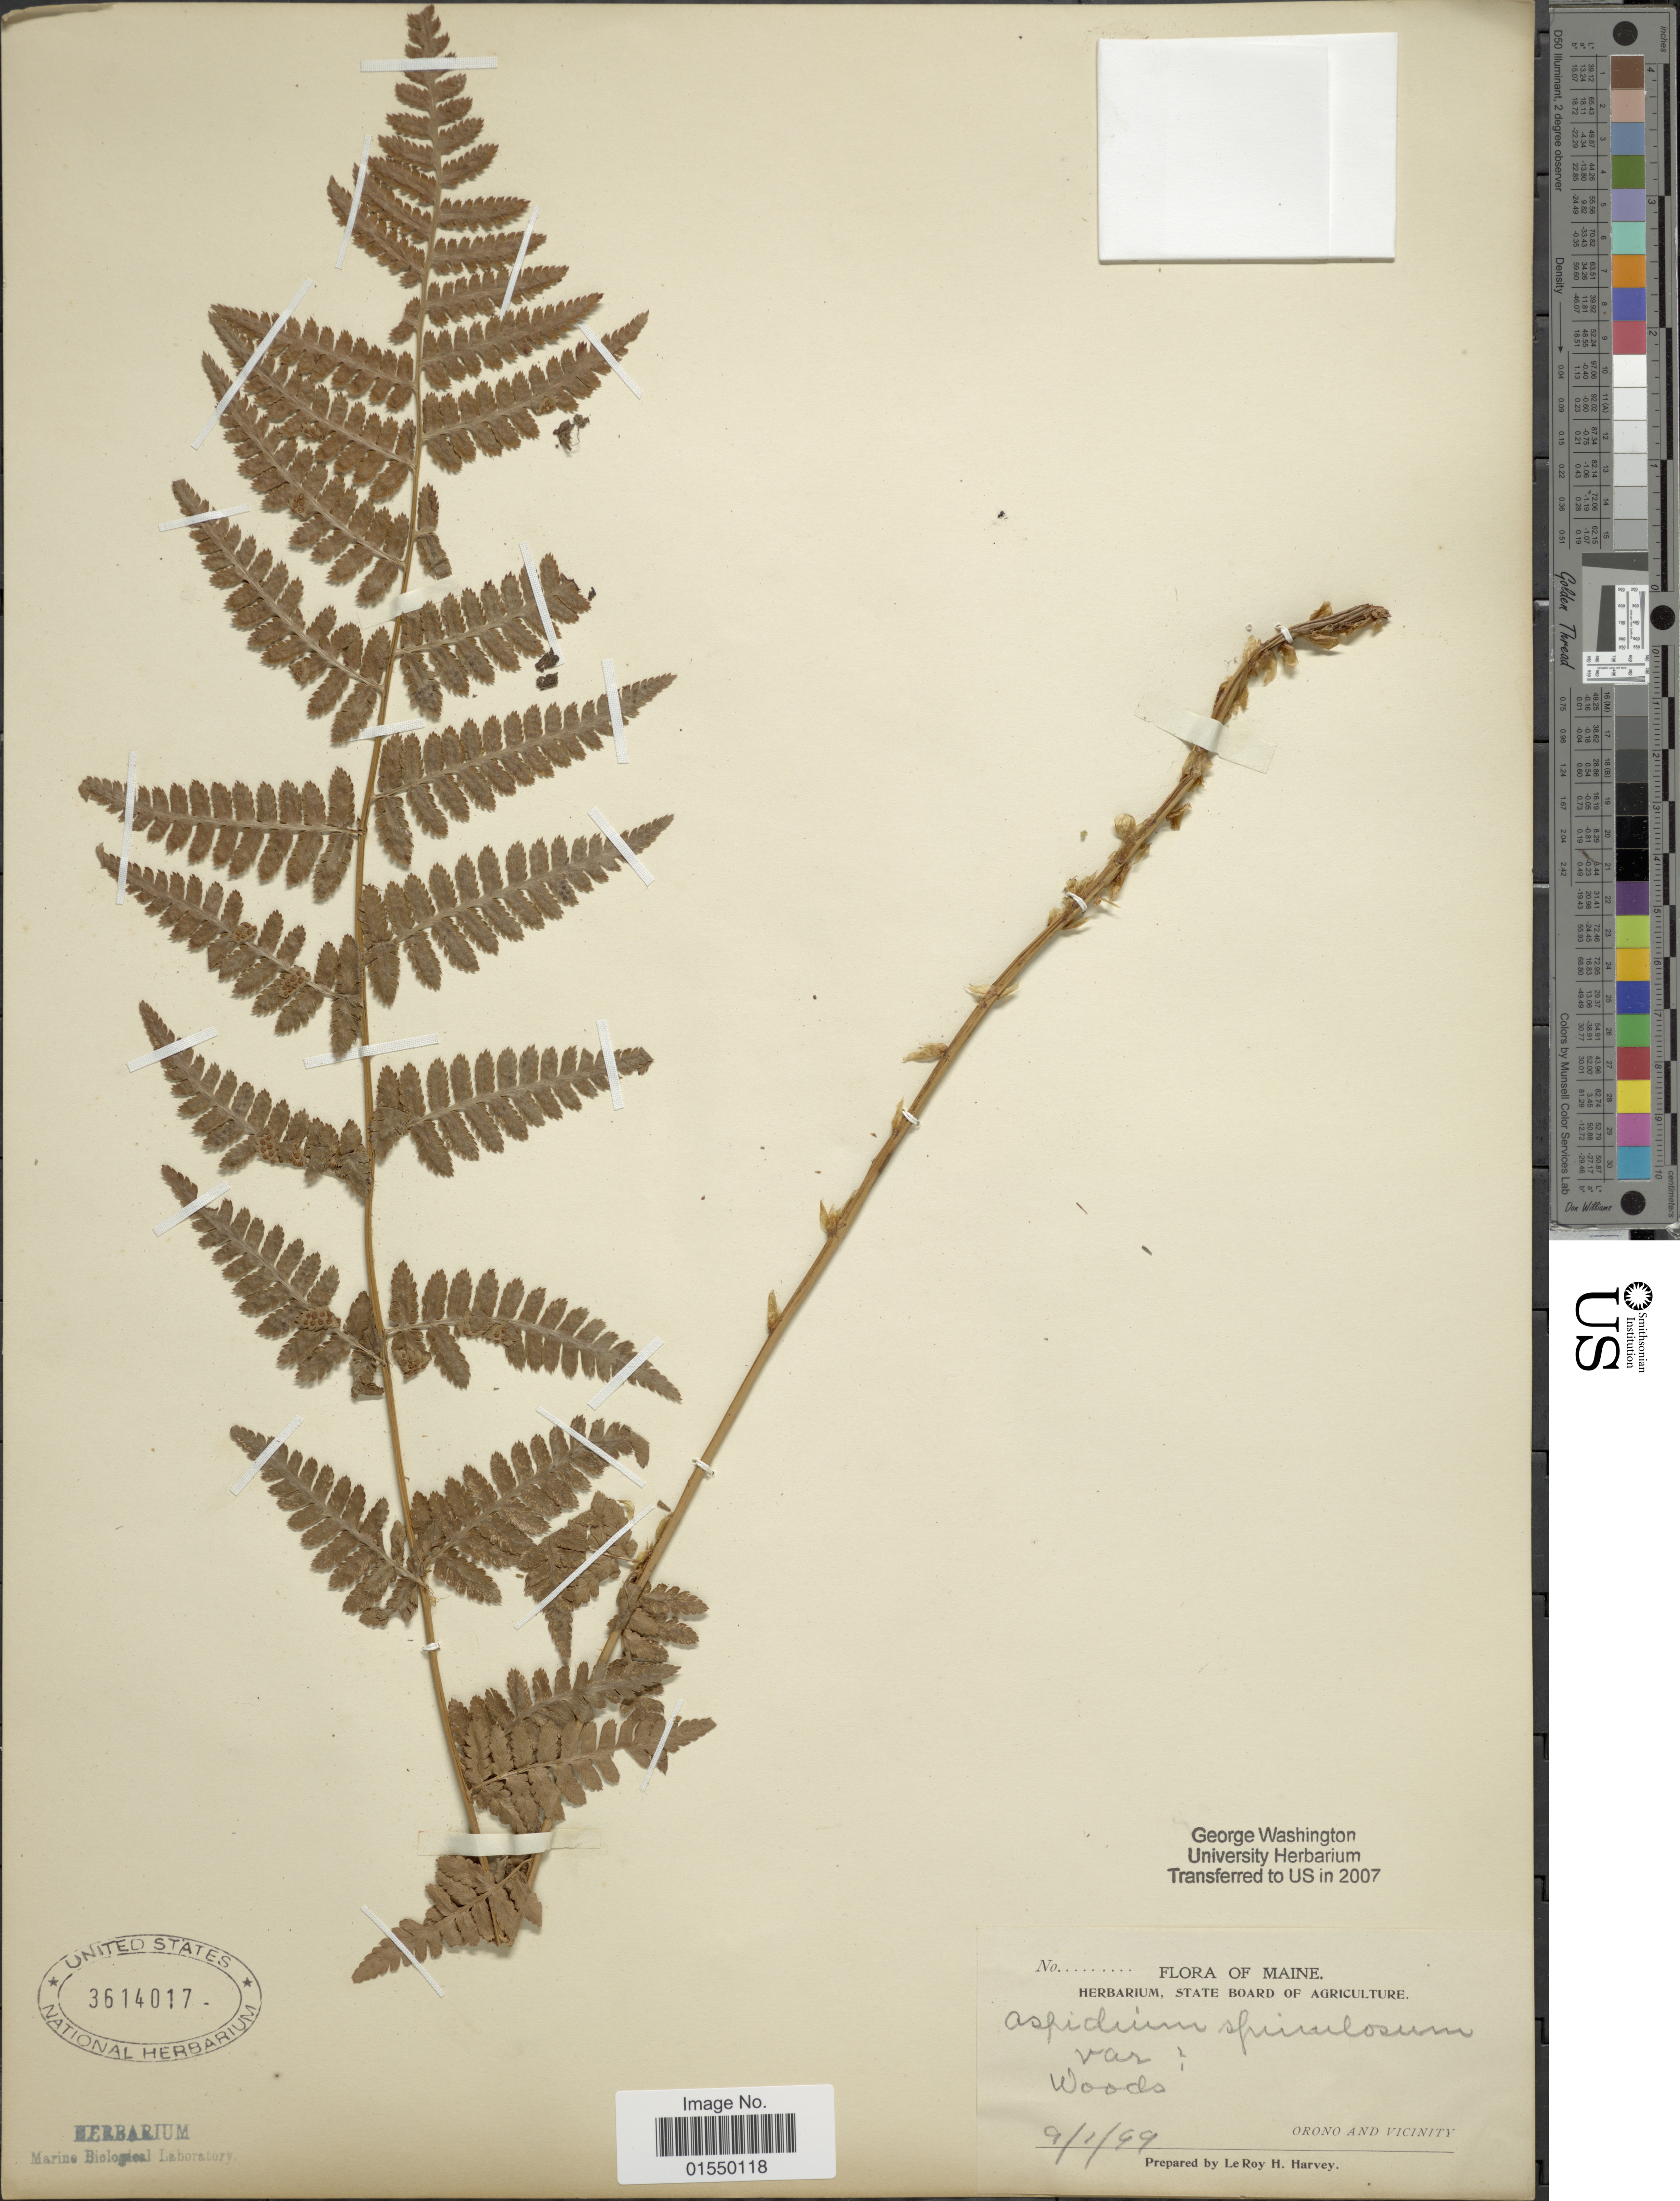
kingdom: Plantae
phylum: Tracheophyta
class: Polypodiopsida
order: Polypodiales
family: Dryopteridaceae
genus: Dryopteris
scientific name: Dryopteris carthusiana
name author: (Villars) H.P. Fuchs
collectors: ex herb. State Board of Agriculture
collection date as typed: Transcribed d/m/y: 1/9/99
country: United States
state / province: Maine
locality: Orono and vicinity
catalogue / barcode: US 3614017